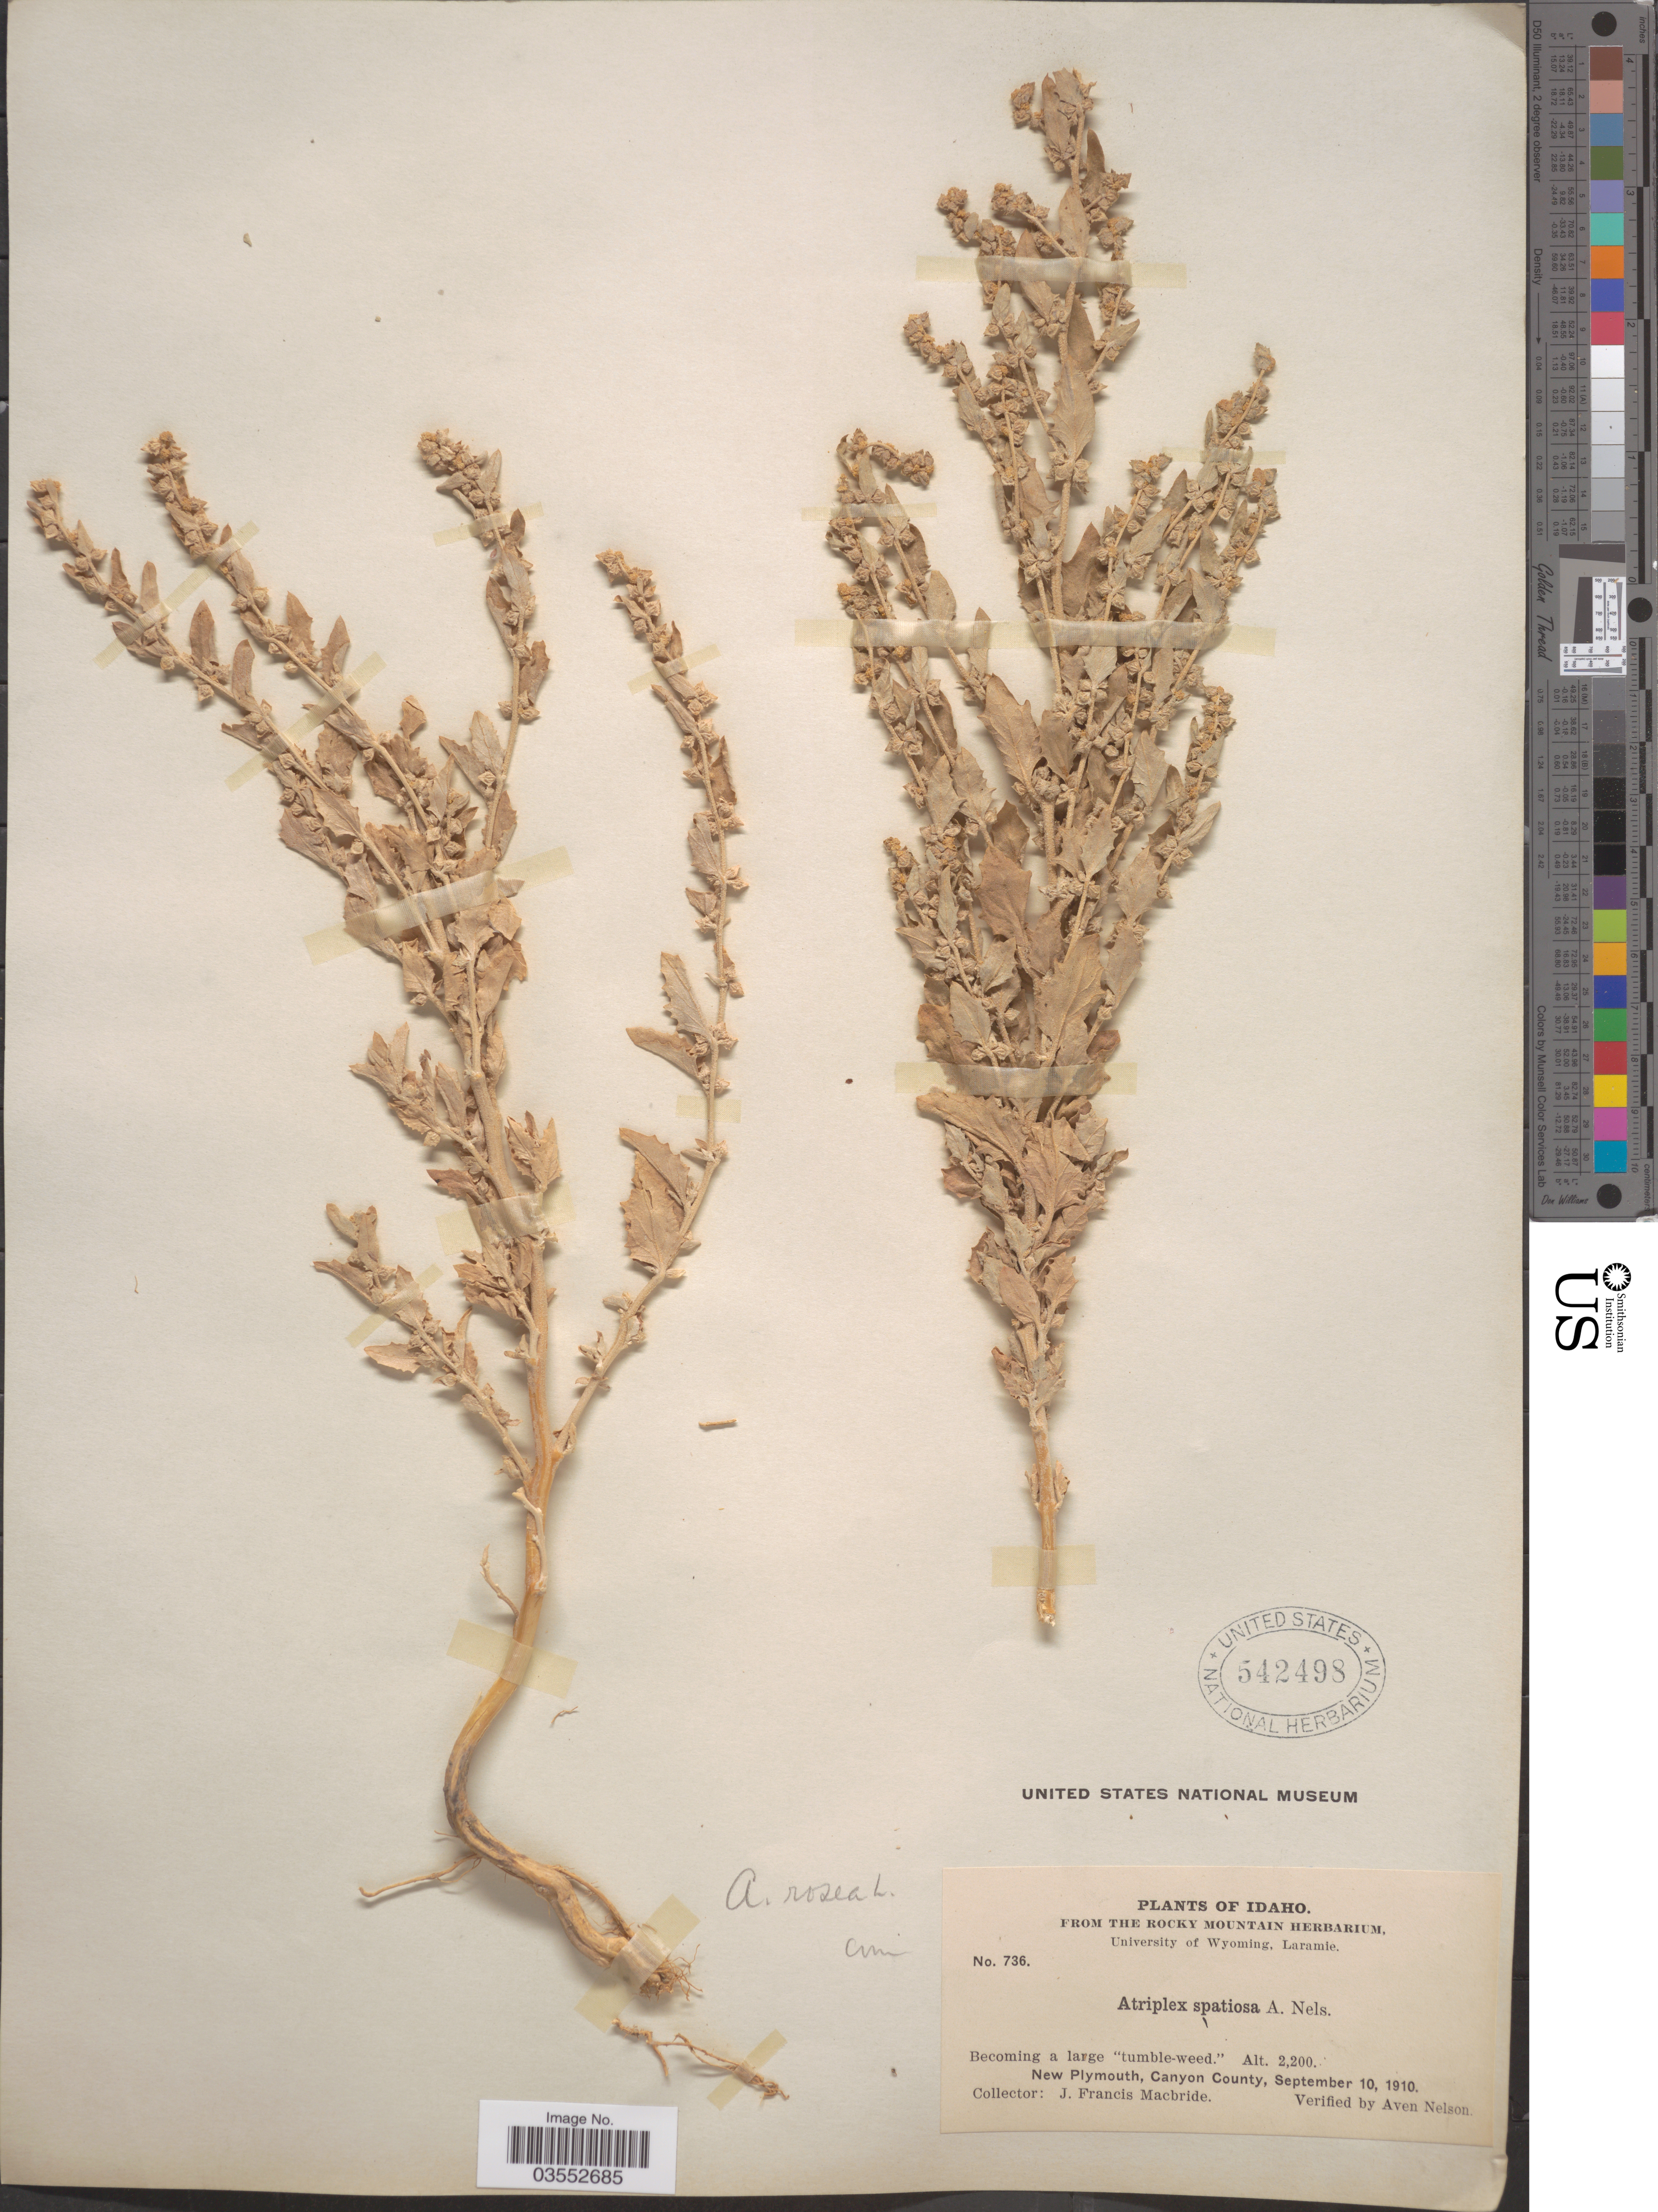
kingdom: Plantae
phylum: Tracheophyta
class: Magnoliopsida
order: Caryophyllales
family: Amaranthaceae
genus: Atriplex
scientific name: Atriplex rosea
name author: L.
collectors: J. F. Macbride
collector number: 736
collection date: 1910-09-10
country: United States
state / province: Idaho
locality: New Plymouth, Canyon County.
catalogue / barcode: US 542498